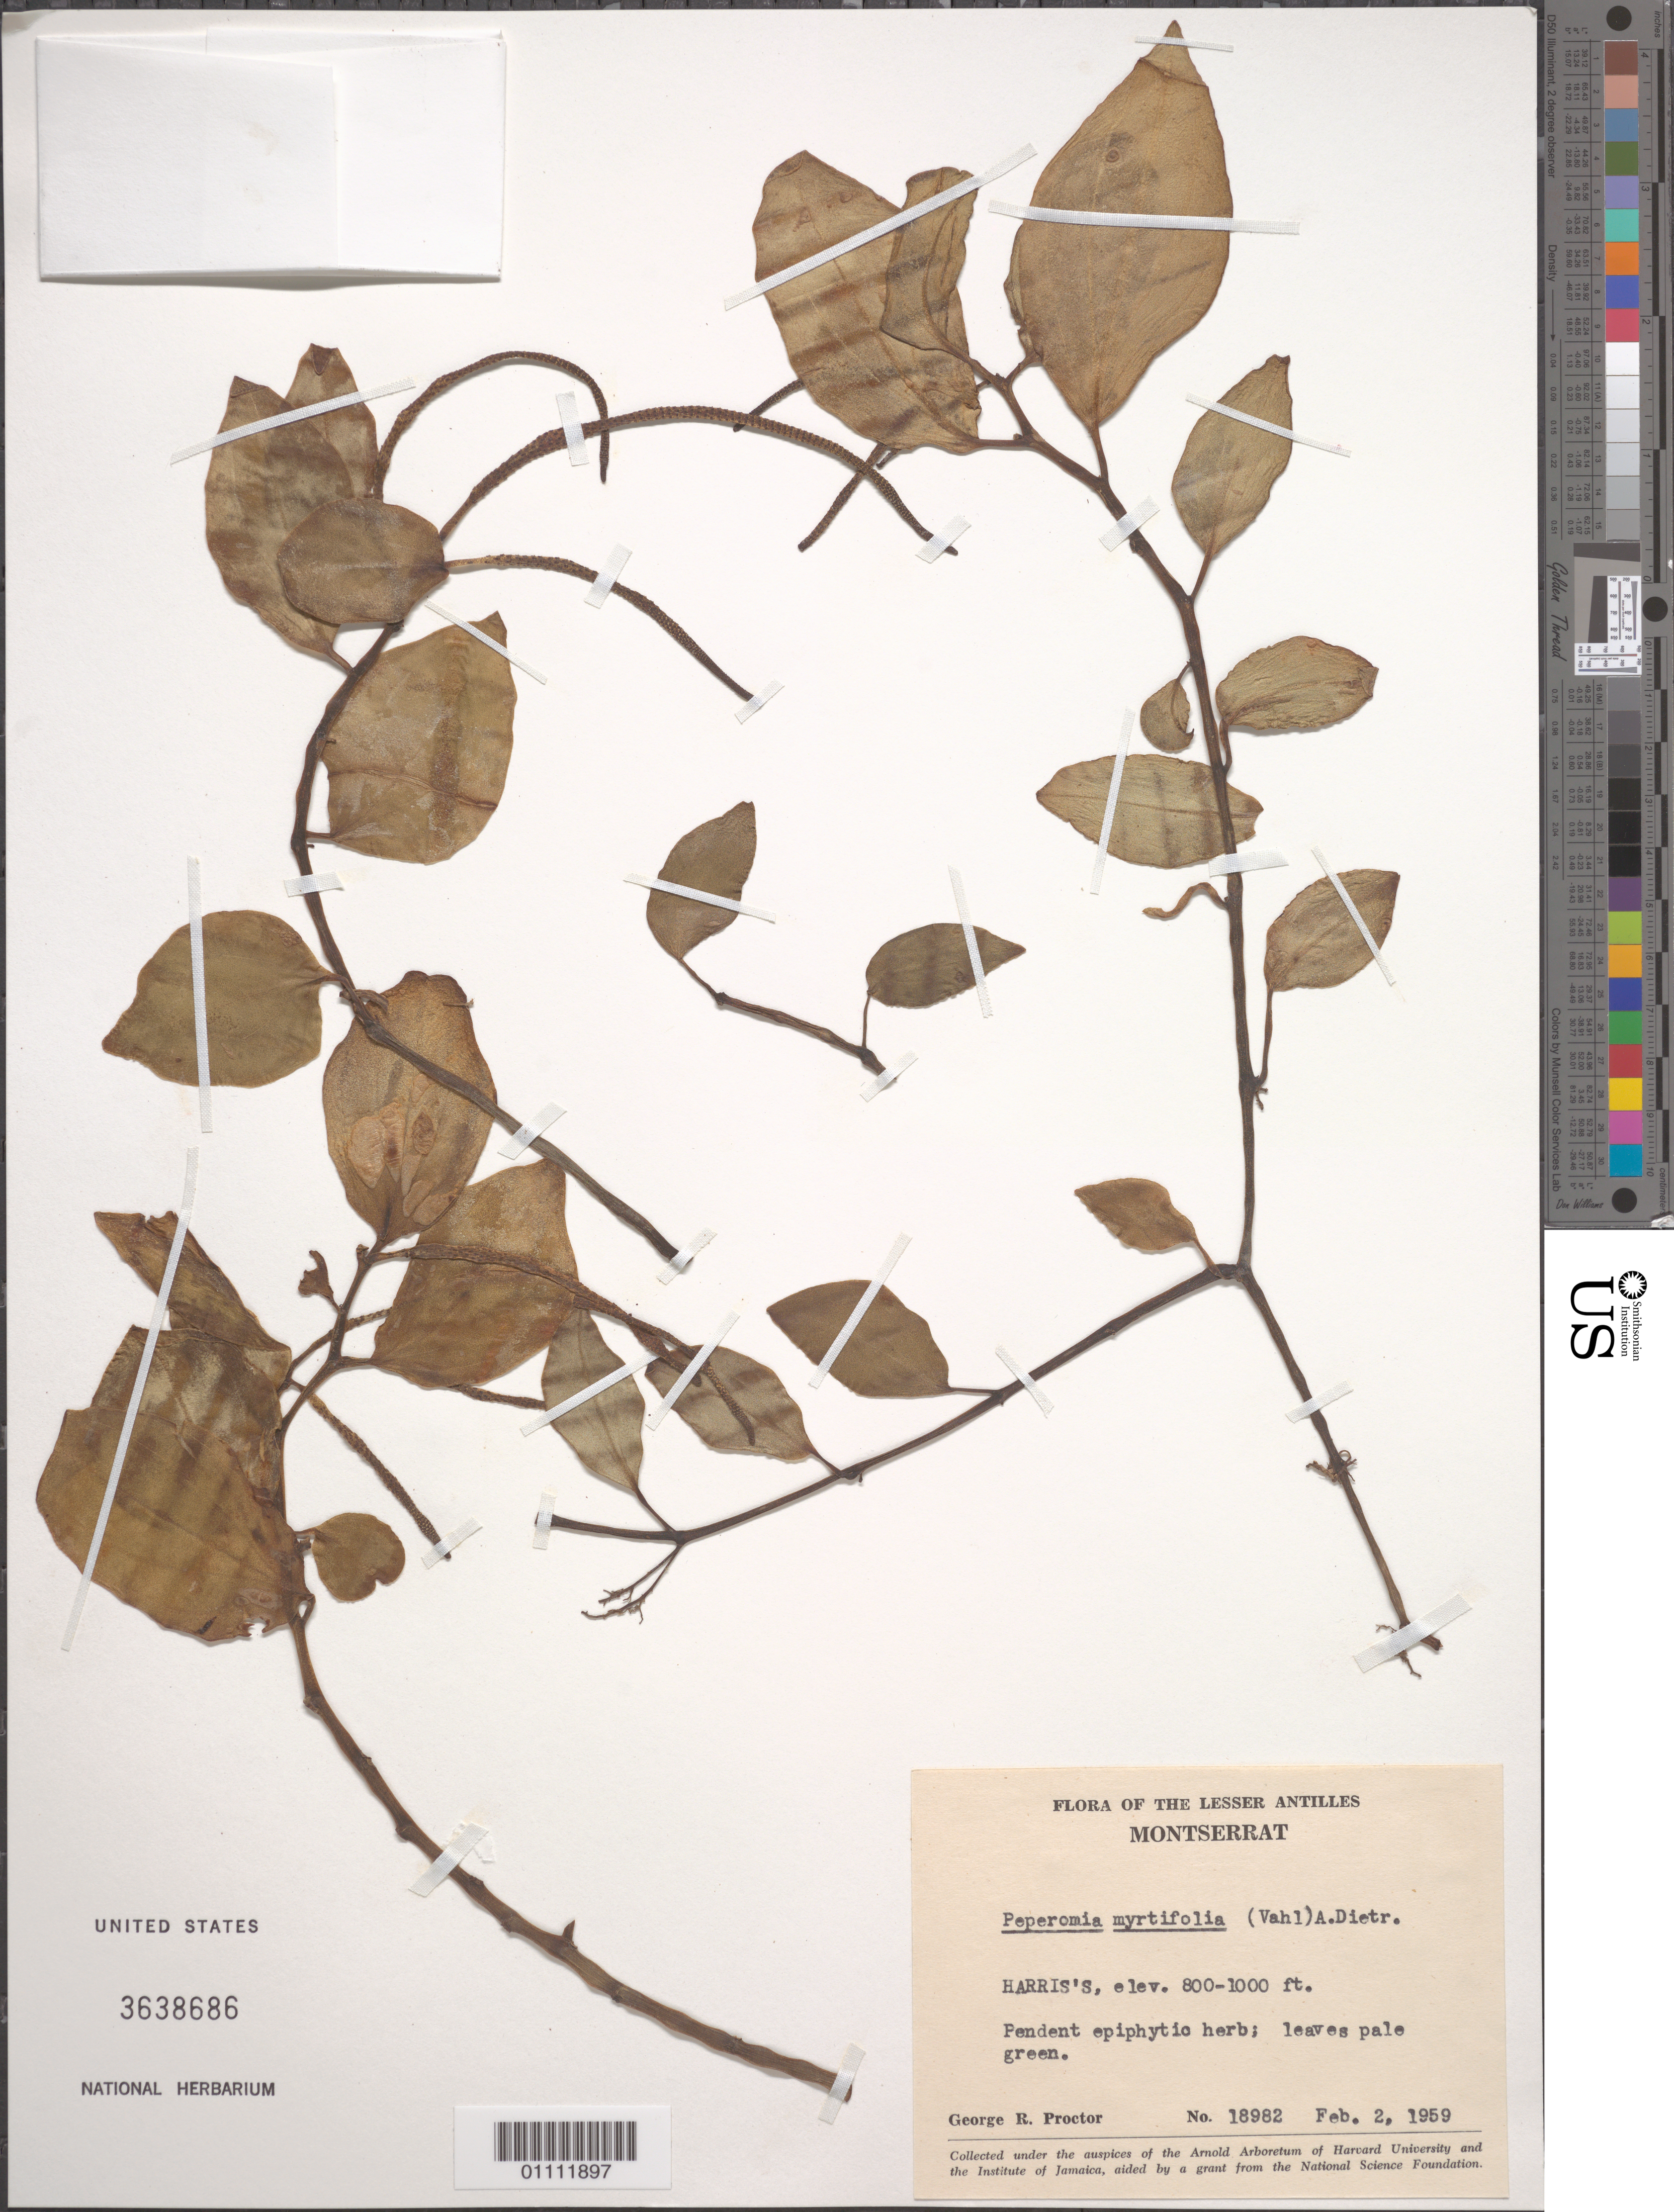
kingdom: Plantae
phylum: Tracheophyta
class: Magnoliopsida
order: Piperales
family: Piperaceae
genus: Peperomia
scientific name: Peperomia myrtifolia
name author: (Vahl) A. Dietr.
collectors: G. R. Proctor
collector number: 18982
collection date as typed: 02 Feb 1959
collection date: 1959-02-02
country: Montserrat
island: Montserrat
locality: Harris's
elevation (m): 244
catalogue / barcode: US 3638686